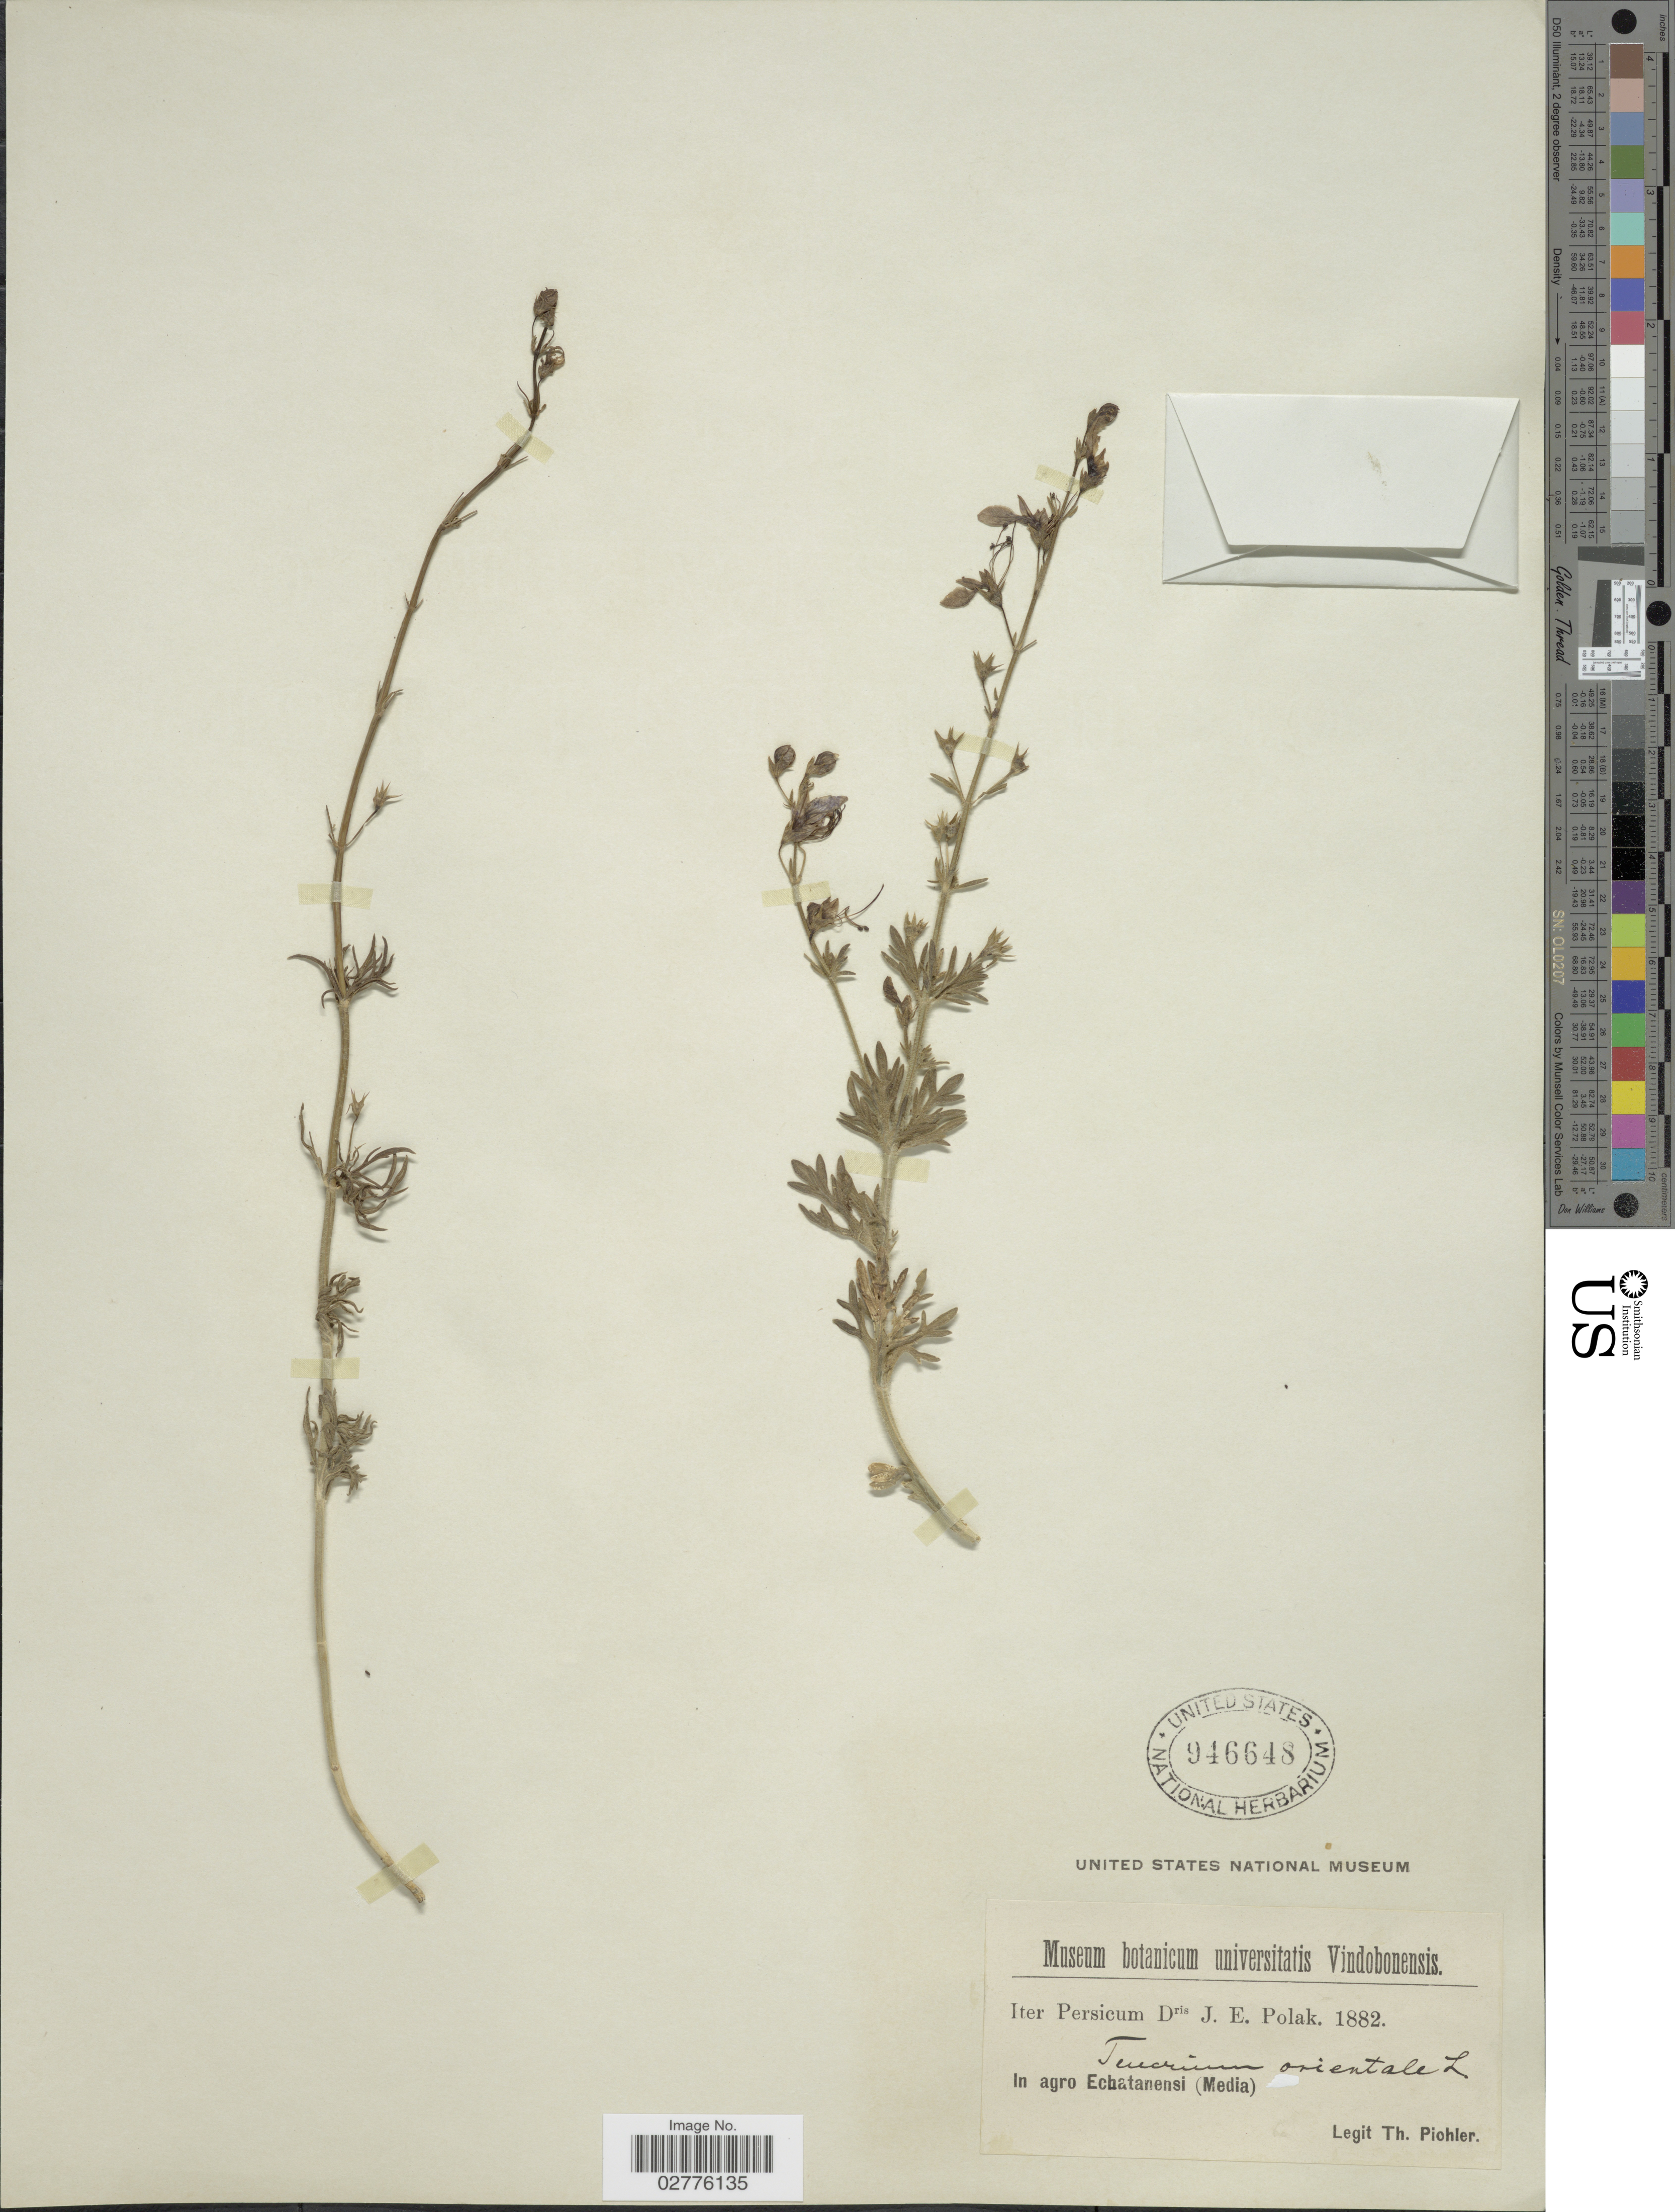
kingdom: Plantae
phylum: Tracheophyta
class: Magnoliopsida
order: Lamiales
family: Lamiaceae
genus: Teucrium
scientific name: Teucrium orientale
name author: L.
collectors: T. Pichler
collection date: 1882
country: Iran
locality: Persicum, Agro Echatanensi (Media)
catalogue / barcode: US 946648